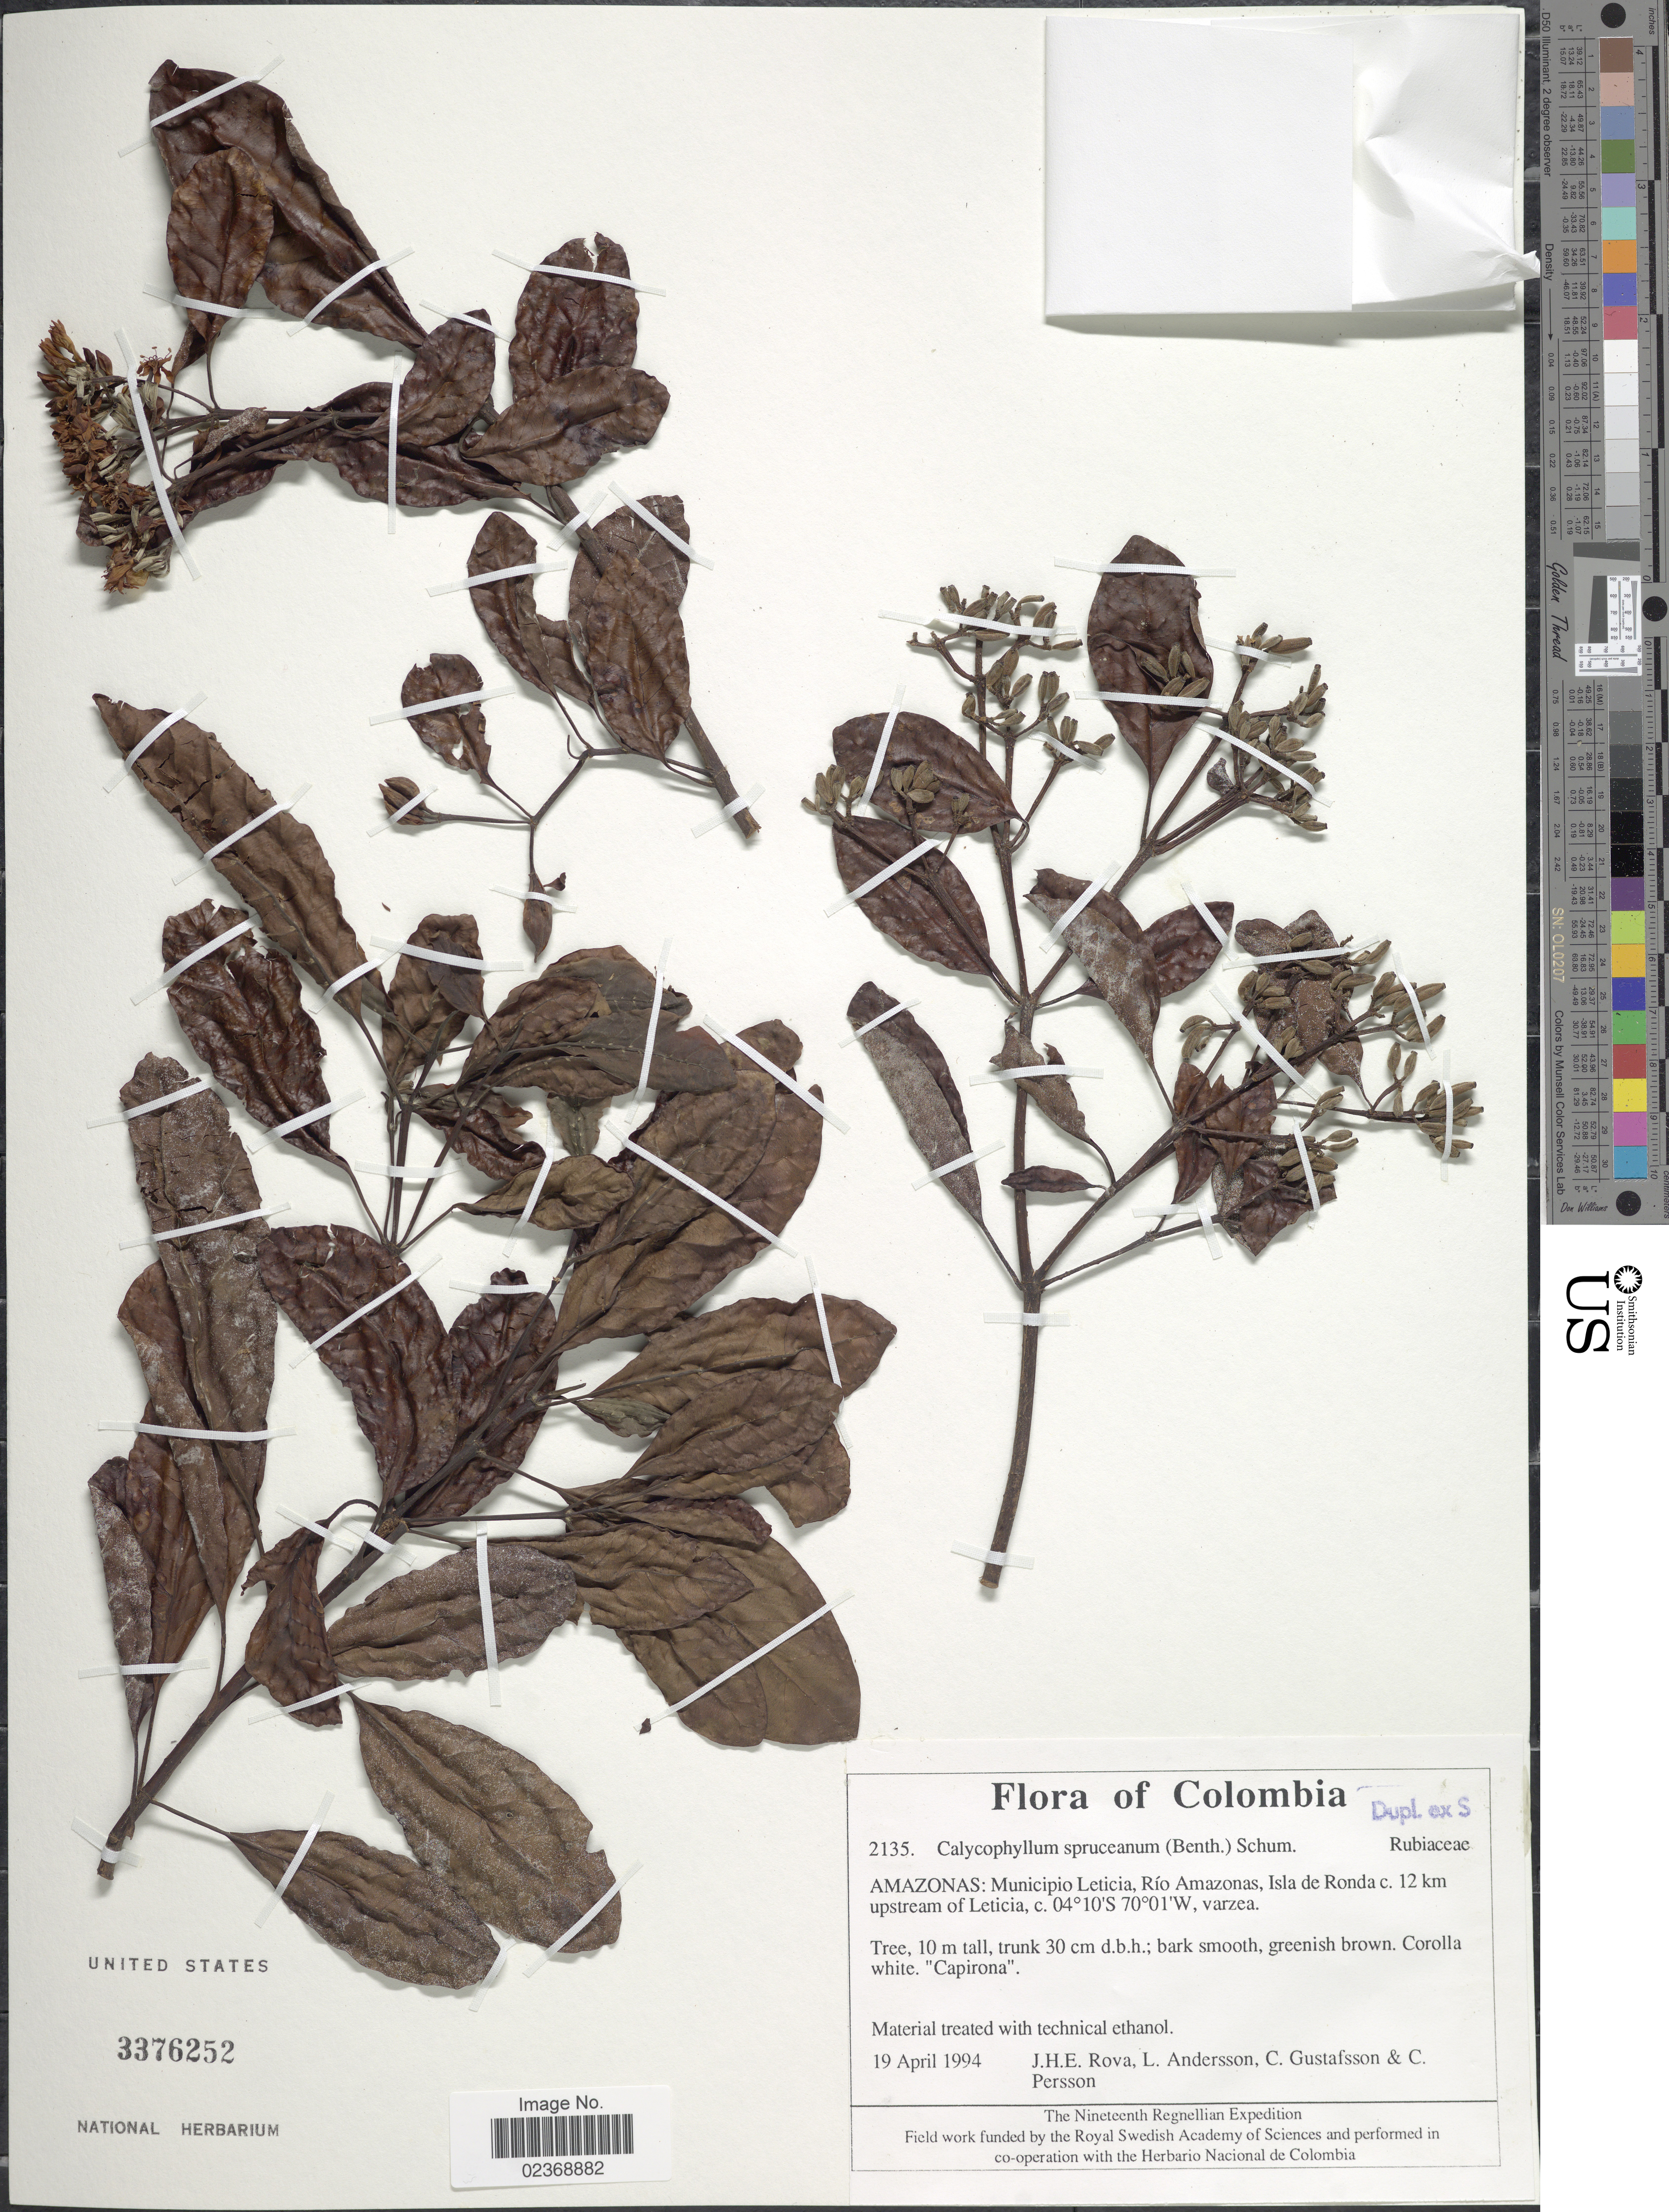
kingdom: Plantae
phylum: Tracheophyta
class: Magnoliopsida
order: Gentianales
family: Rubiaceae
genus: Calycophyllum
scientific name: Calycophyllum spruceanum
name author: (Benth.) Hook. f. ex K. Schum.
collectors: J. H. Rova, L. Andersson, C. G. Gustafsson & C. H. Persson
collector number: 2135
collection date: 1994-04-19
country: Colombia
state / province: Amazônas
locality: Municipio Leticia, Rio Amazonas, Isla de Ronda c. 12 km upstream of Leticia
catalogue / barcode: US 3376252